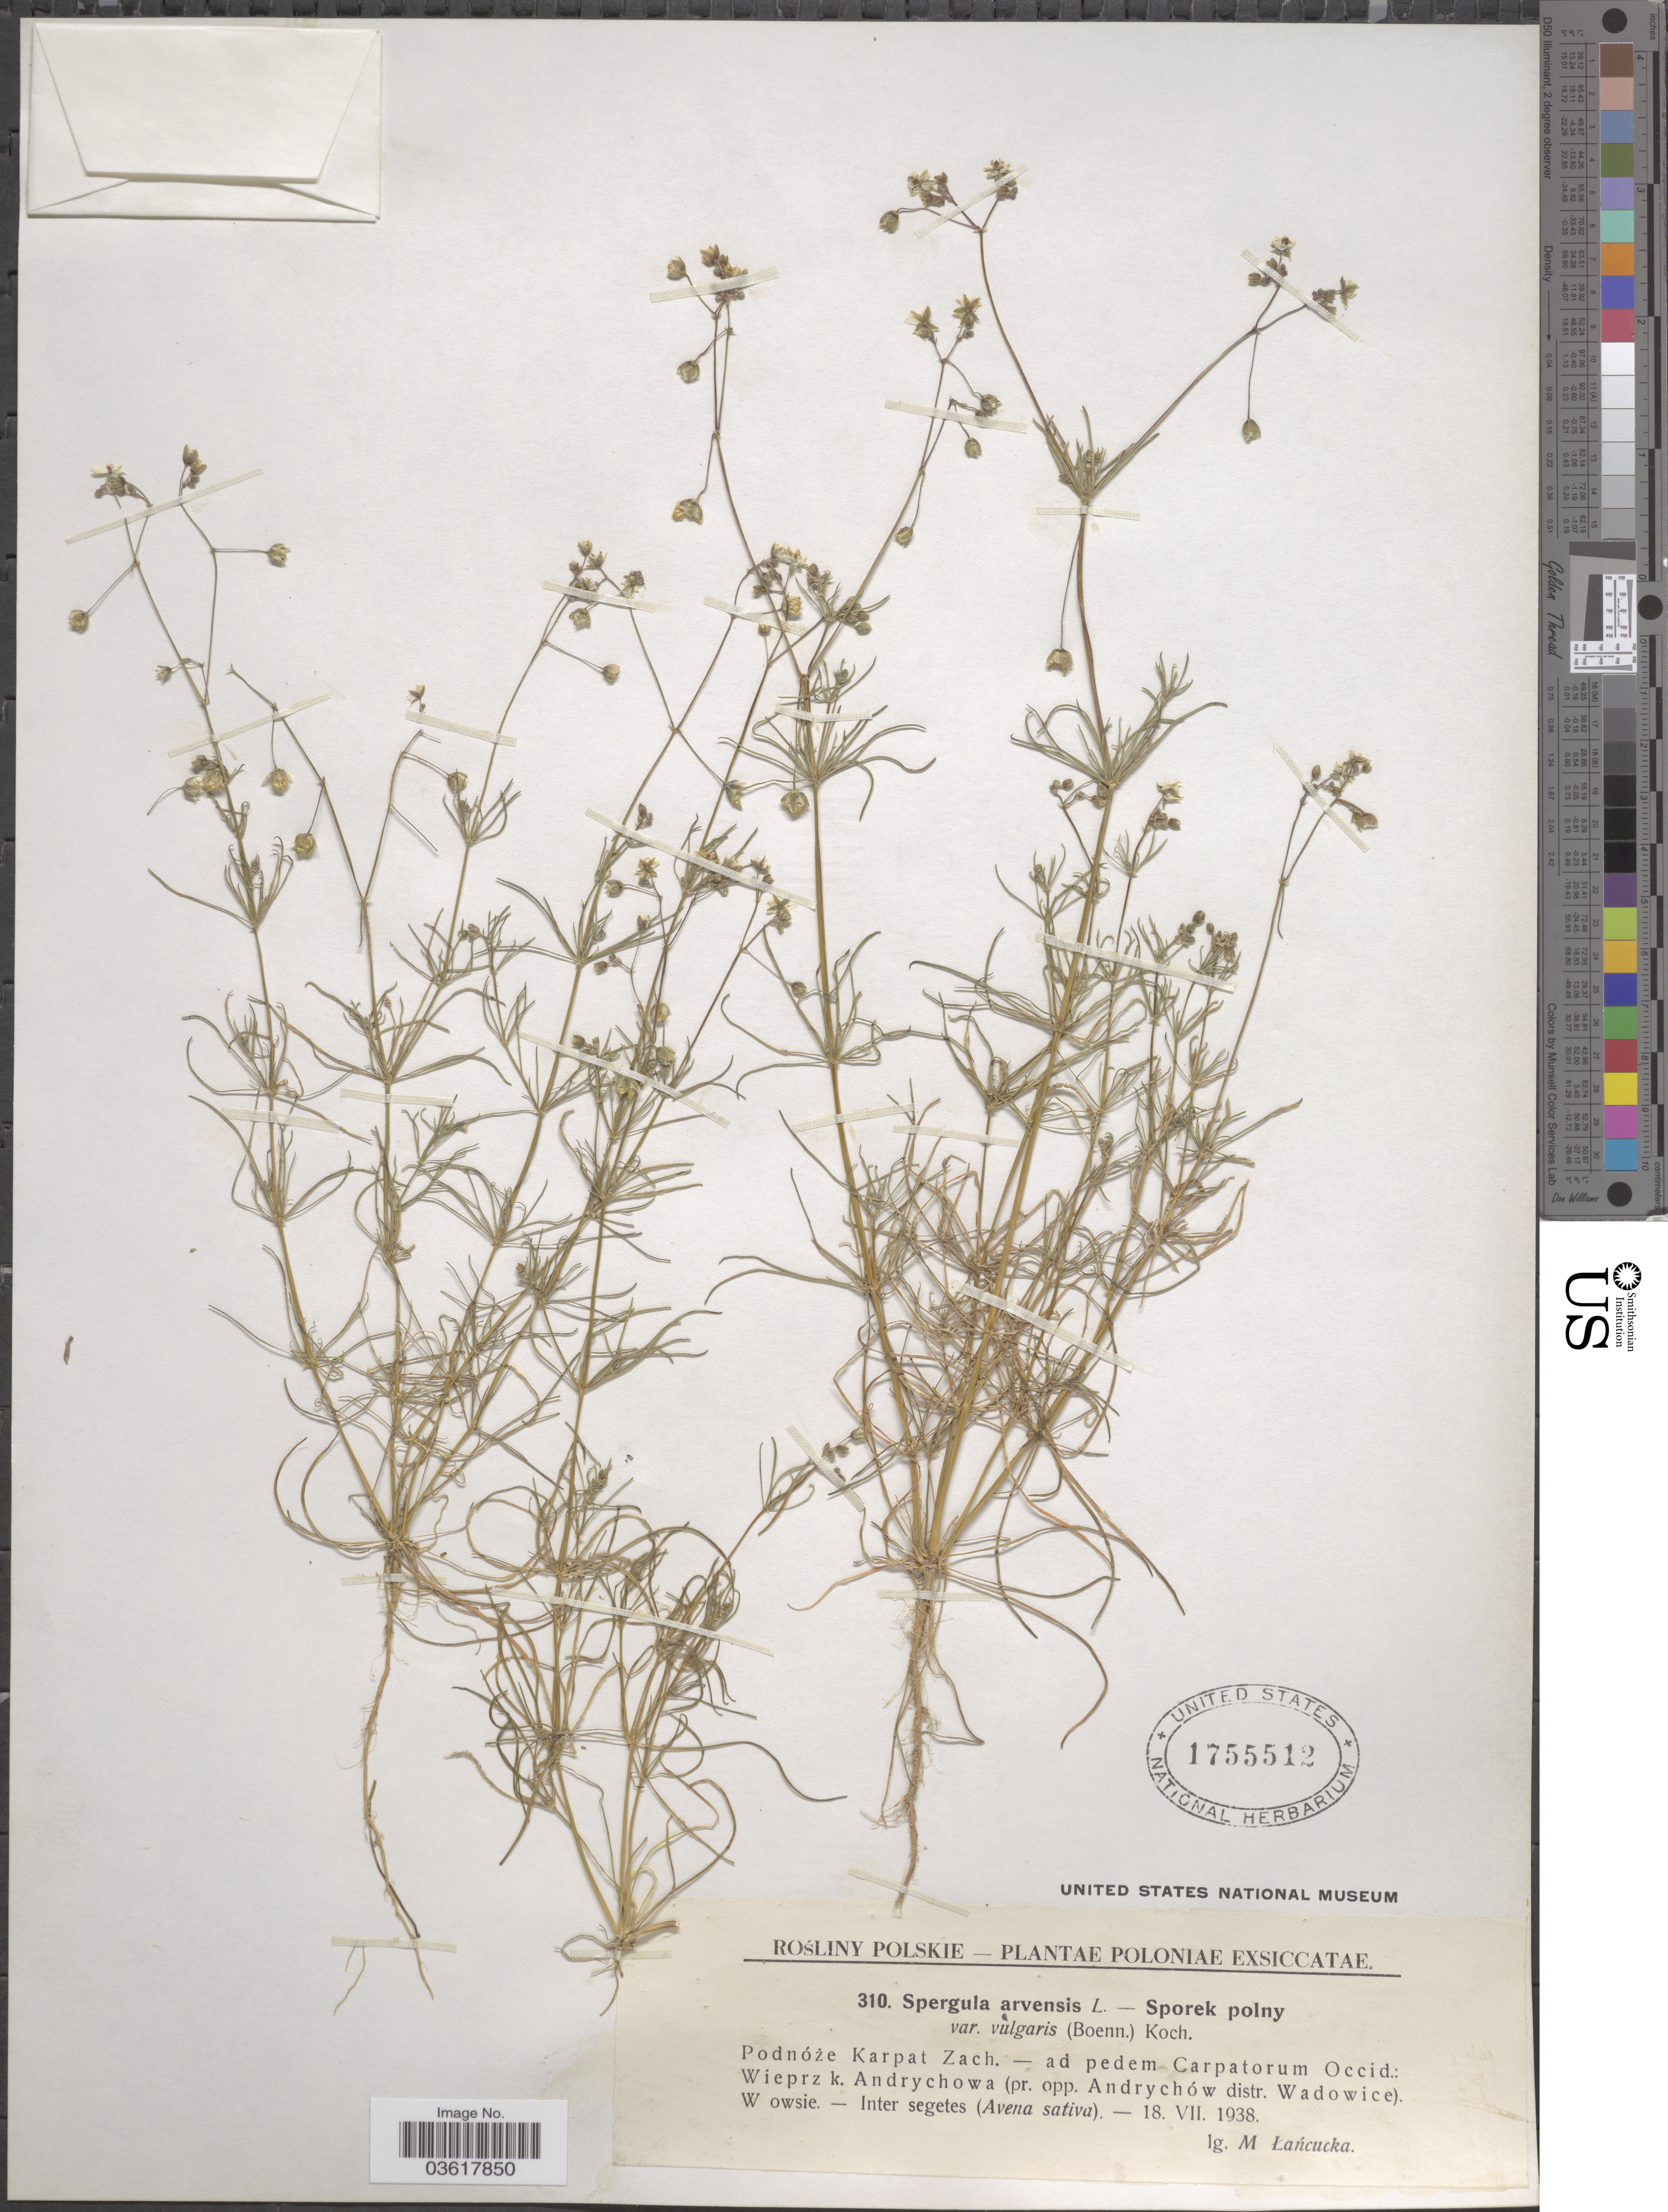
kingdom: Plantae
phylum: Tracheophyta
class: Magnoliopsida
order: Caryophyllales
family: Caryophyllaceae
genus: Spergula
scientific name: Spergula arvensis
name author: L.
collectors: M. Lancucka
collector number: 310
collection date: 1938-07-18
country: Poland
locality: Poloniae. Podnóze Karpat Zach. - ad pedem Carpatorum Occid.: Wieprzk. Andrychowa (pr. opp. Andrychów distr. Wadowice). W. owsie.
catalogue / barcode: US 1755512